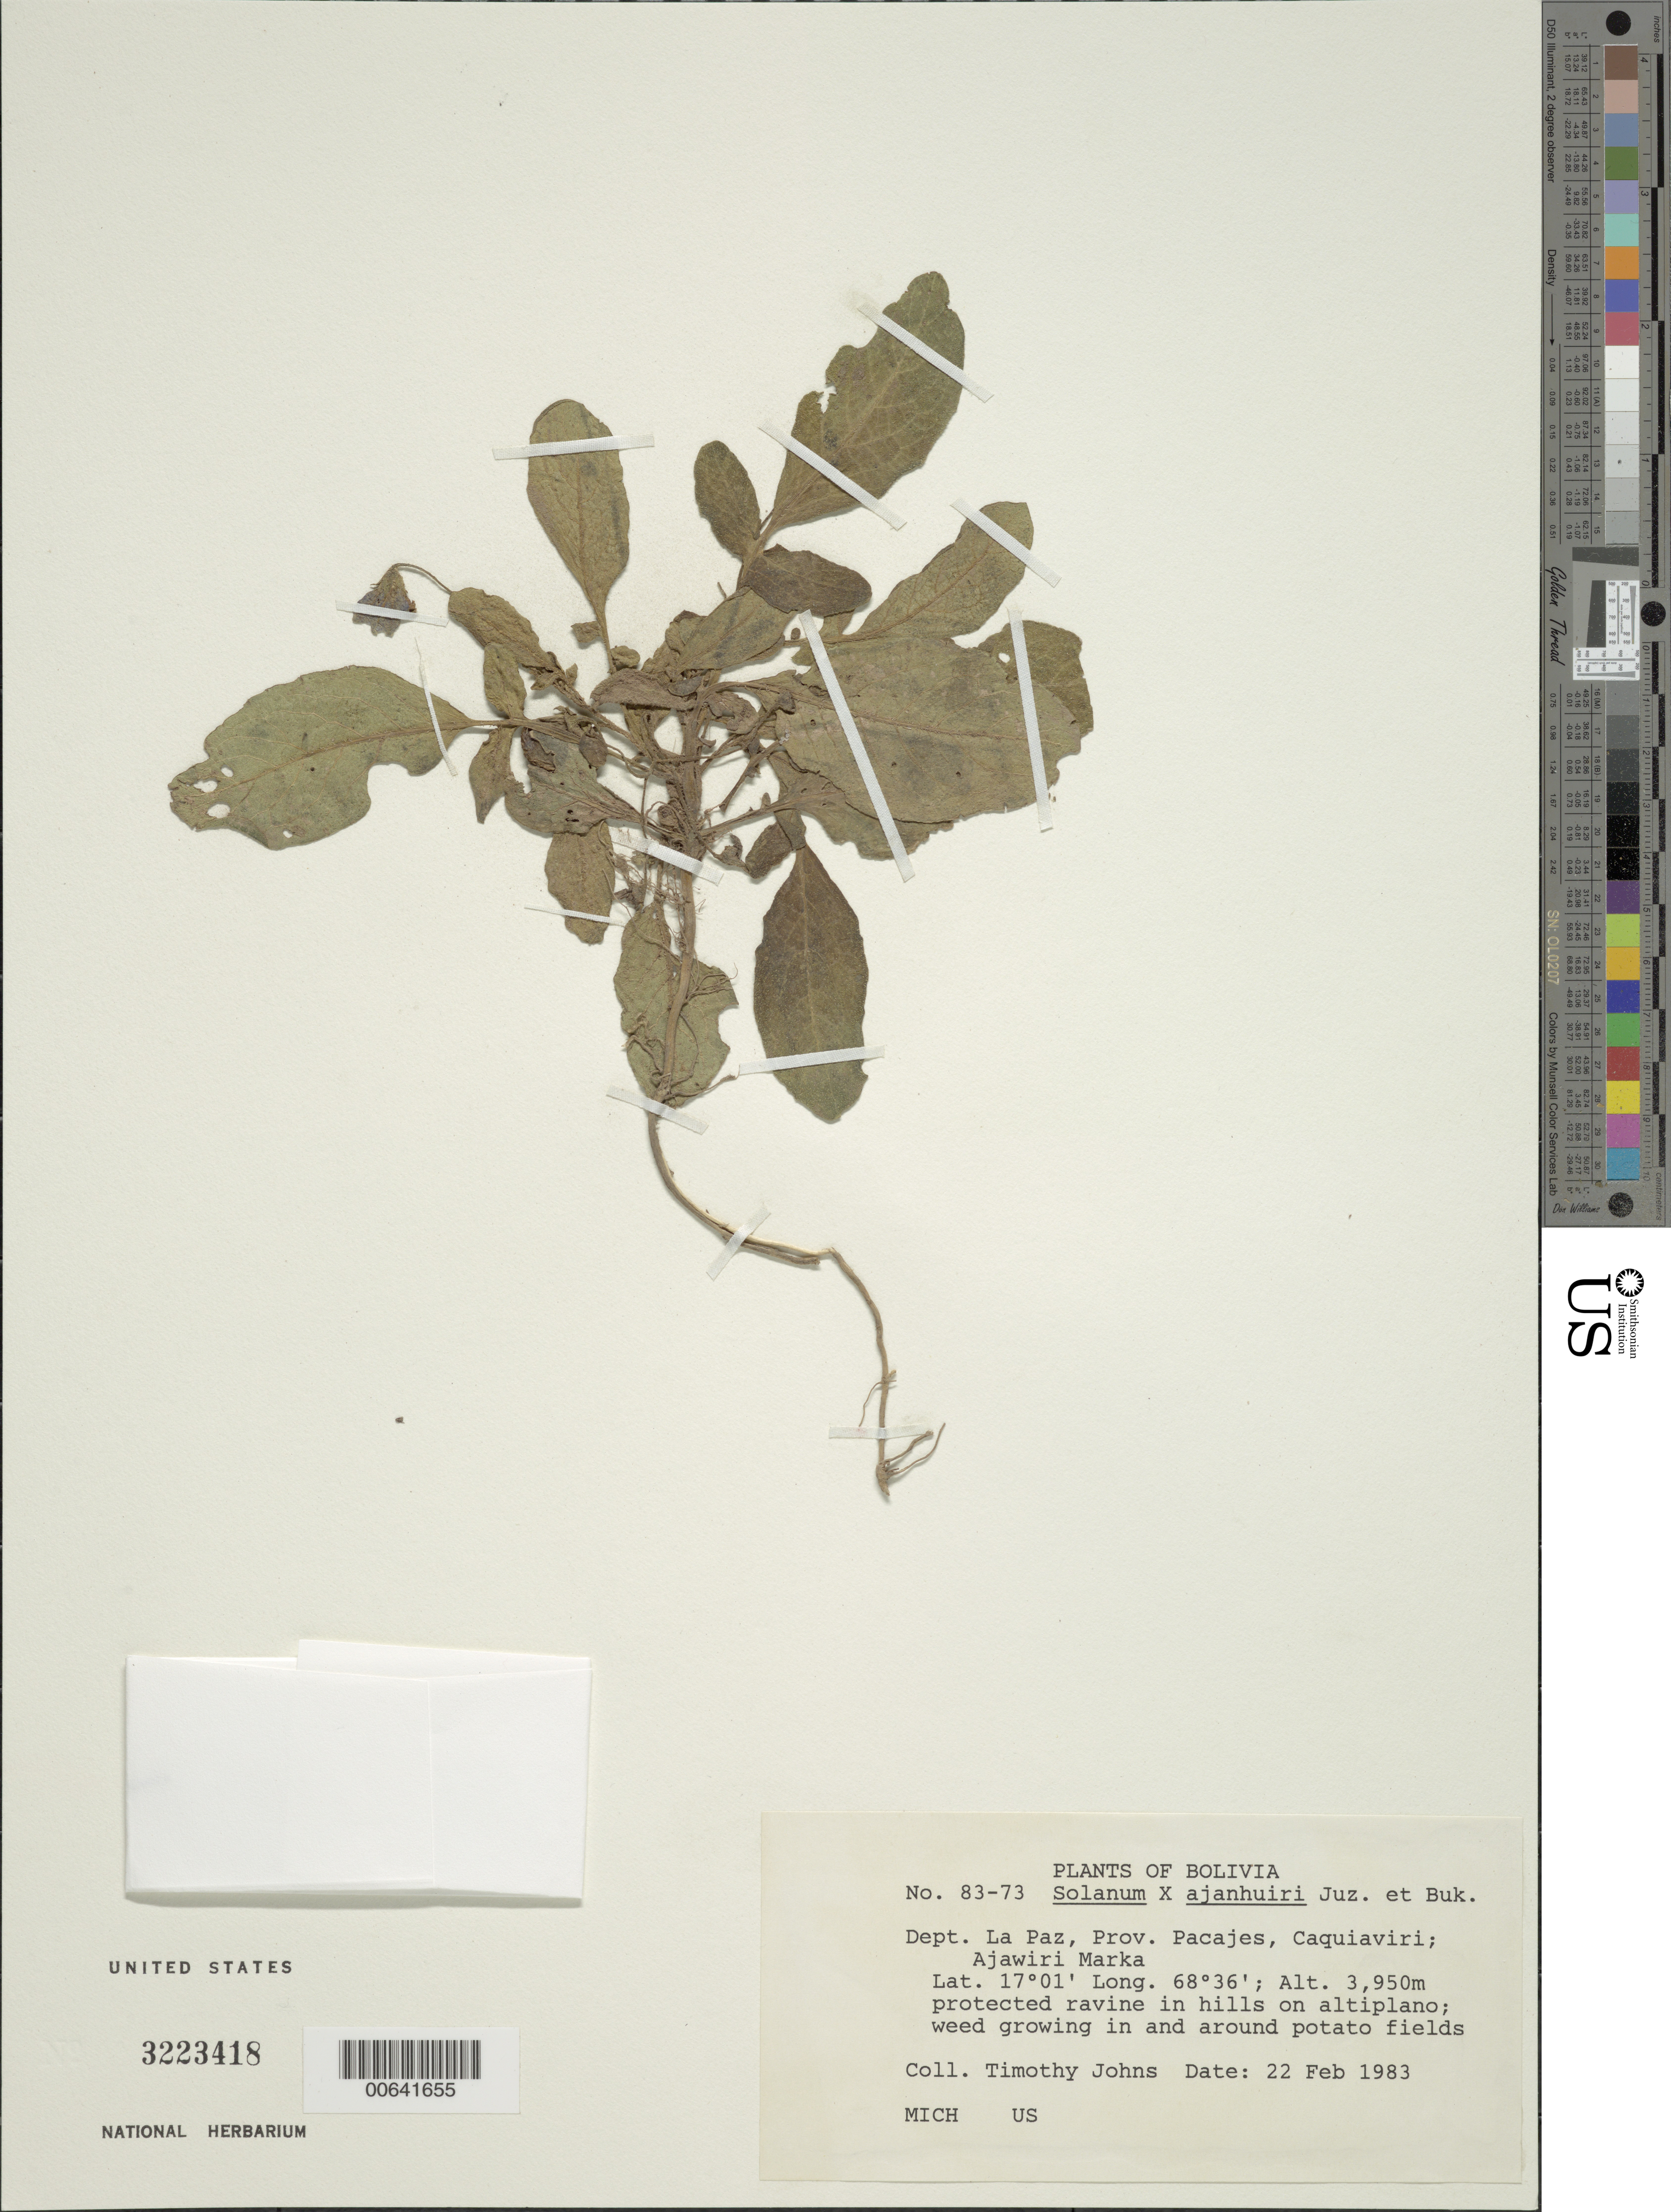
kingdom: Plantae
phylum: Tracheophyta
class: Magnoliopsida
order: Solanales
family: Solanaceae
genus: Solanum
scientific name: Solanum x ajanhuiri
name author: Juz. & Burk.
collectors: T. Johns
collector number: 83-73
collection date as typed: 22 Feb 1983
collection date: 1983-02-22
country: Bolivia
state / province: La Paz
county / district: Pacajes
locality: Pacajes. Caquiaviri, Ajawiri Marka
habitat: Altiplano, protegido en colinas quebradas.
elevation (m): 3950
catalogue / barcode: US 3223418